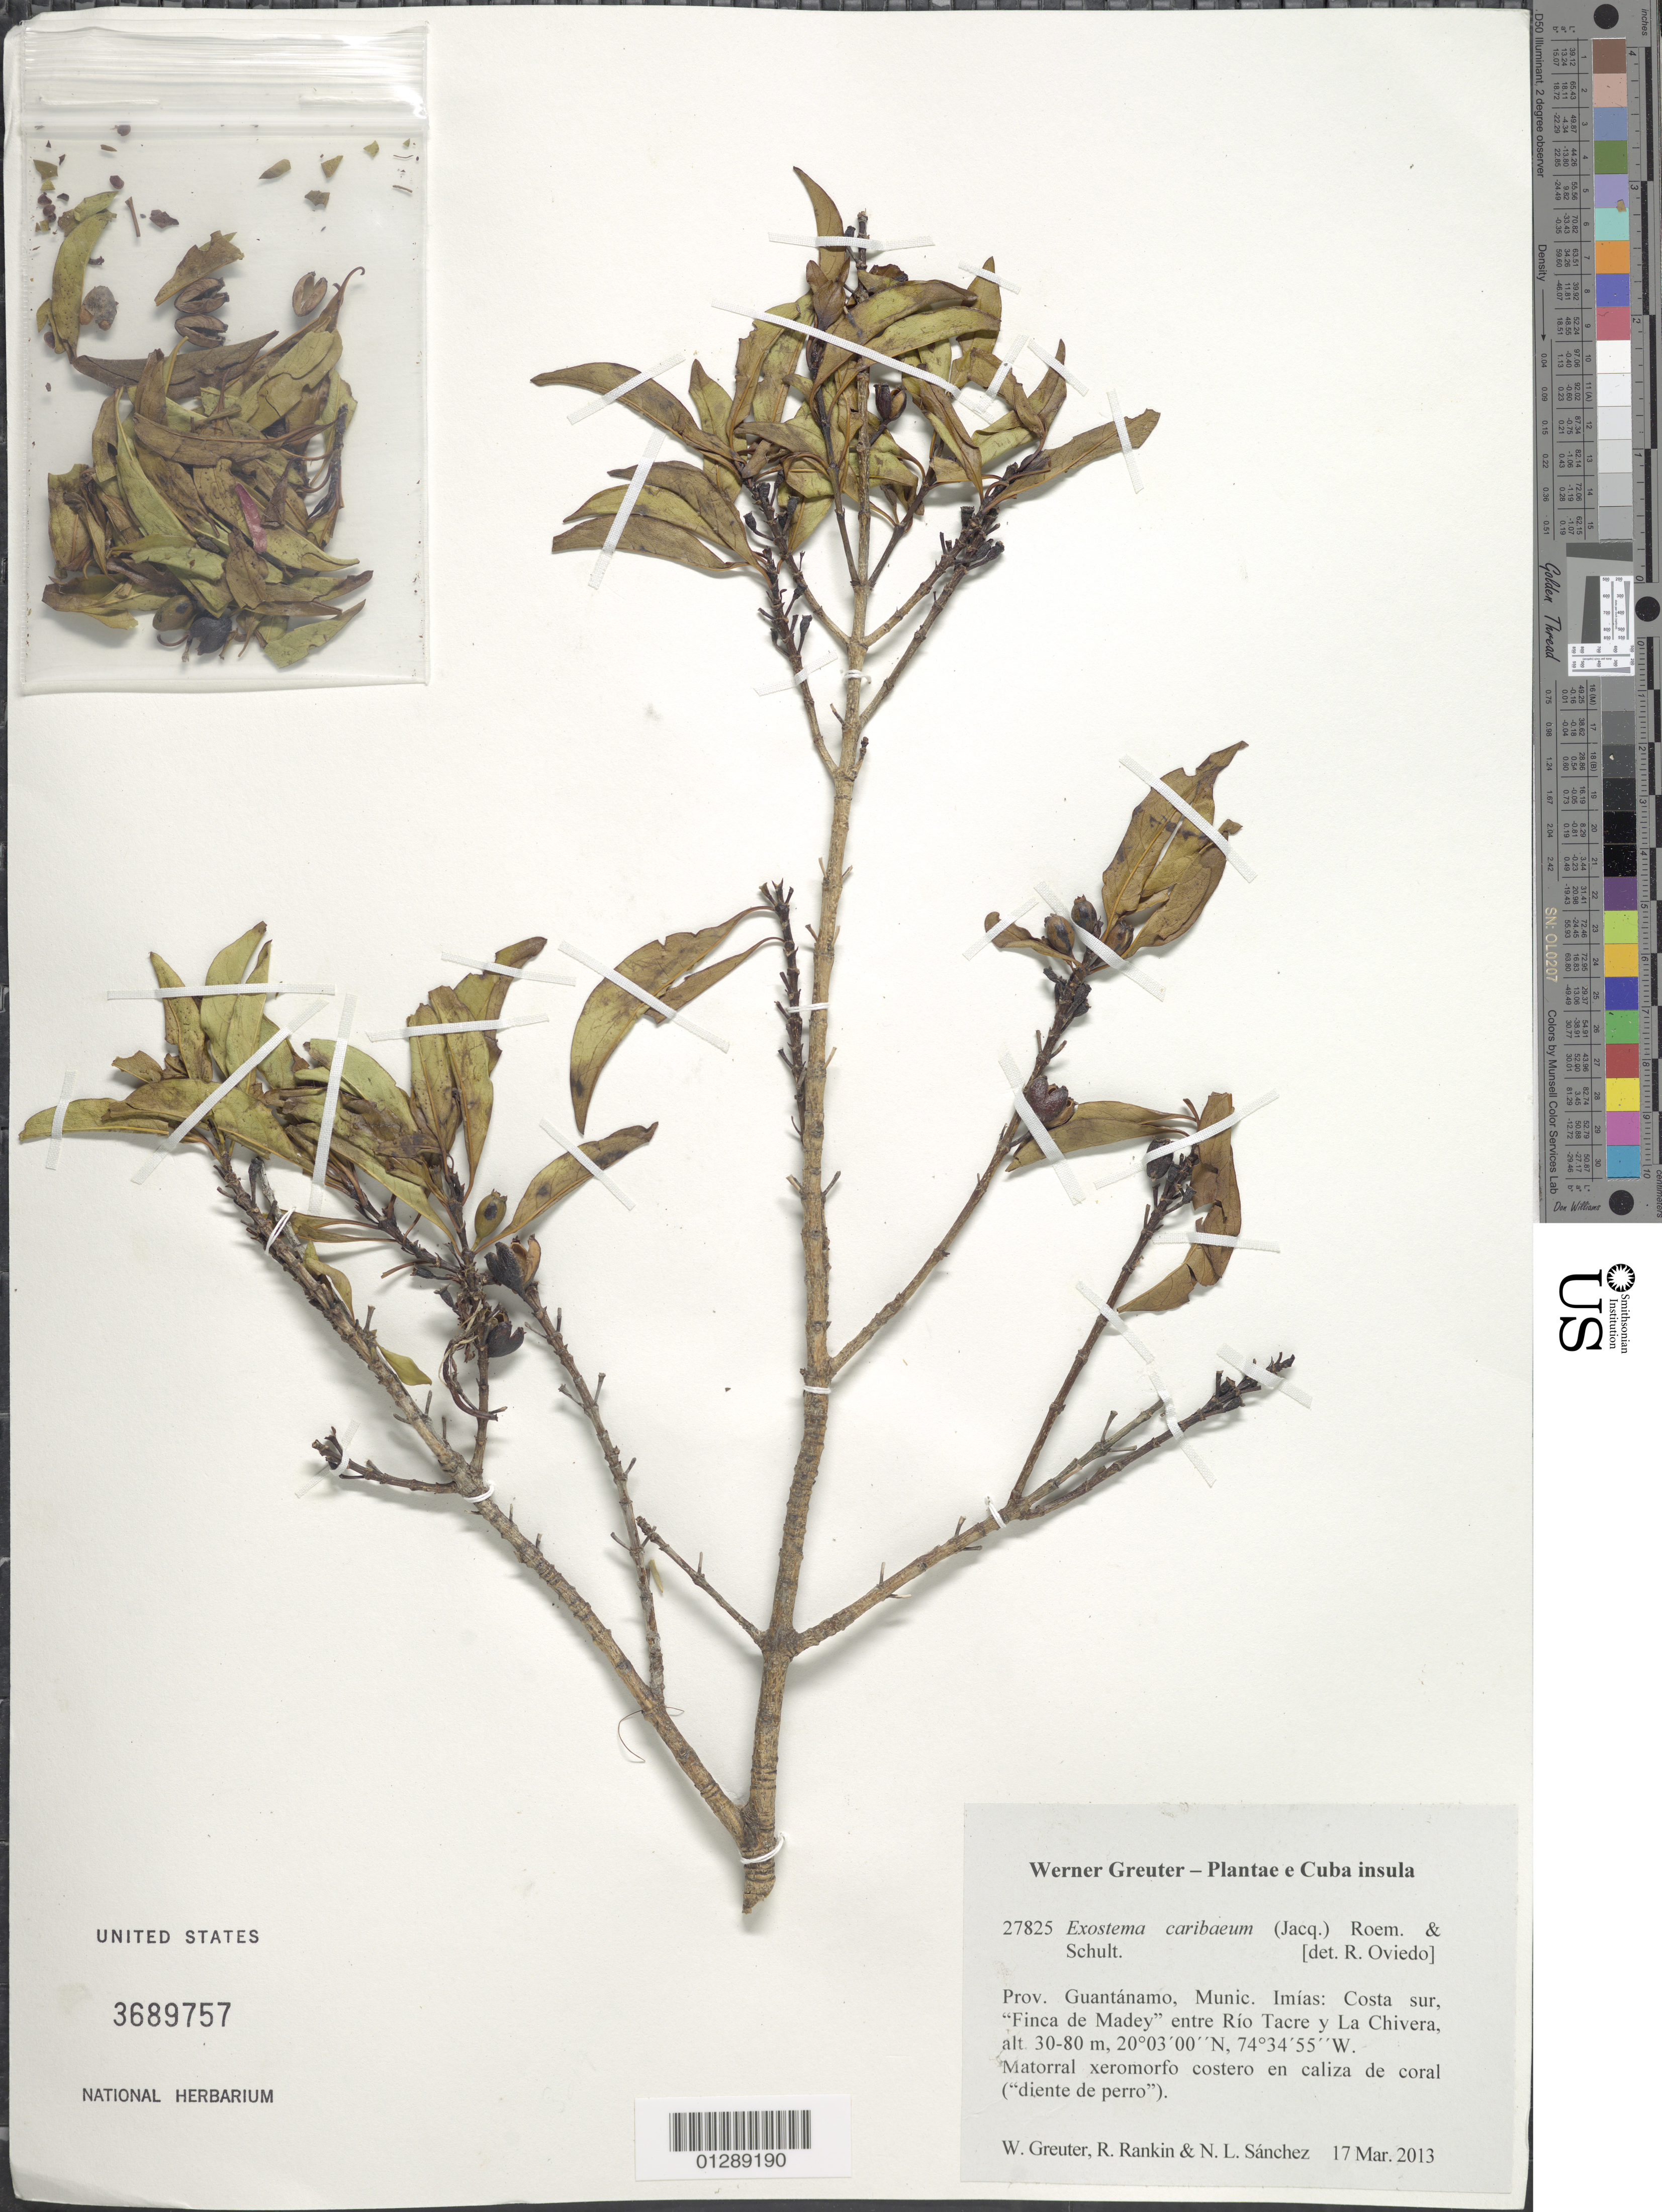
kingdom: Plantae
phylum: Tracheophyta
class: Magnoliopsida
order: Gentianales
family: Rubiaceae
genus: Exostema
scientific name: Exostema caribaeum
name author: (Jacq.) Roem. & Schult.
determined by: Oviedo, R.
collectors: W. R. Greuter, R. Rankin Rodriguez & N. Sanchez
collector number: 27825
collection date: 2013-03-17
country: Cuba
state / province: Guantanamo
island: Cuba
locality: Munic. Imías: Costa sur "Finca de Madey" entre Río Tacre y La Chivera.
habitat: Matorral xeromorfo costero en caliza de coral ("diente de perro").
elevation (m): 30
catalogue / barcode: US 3689757